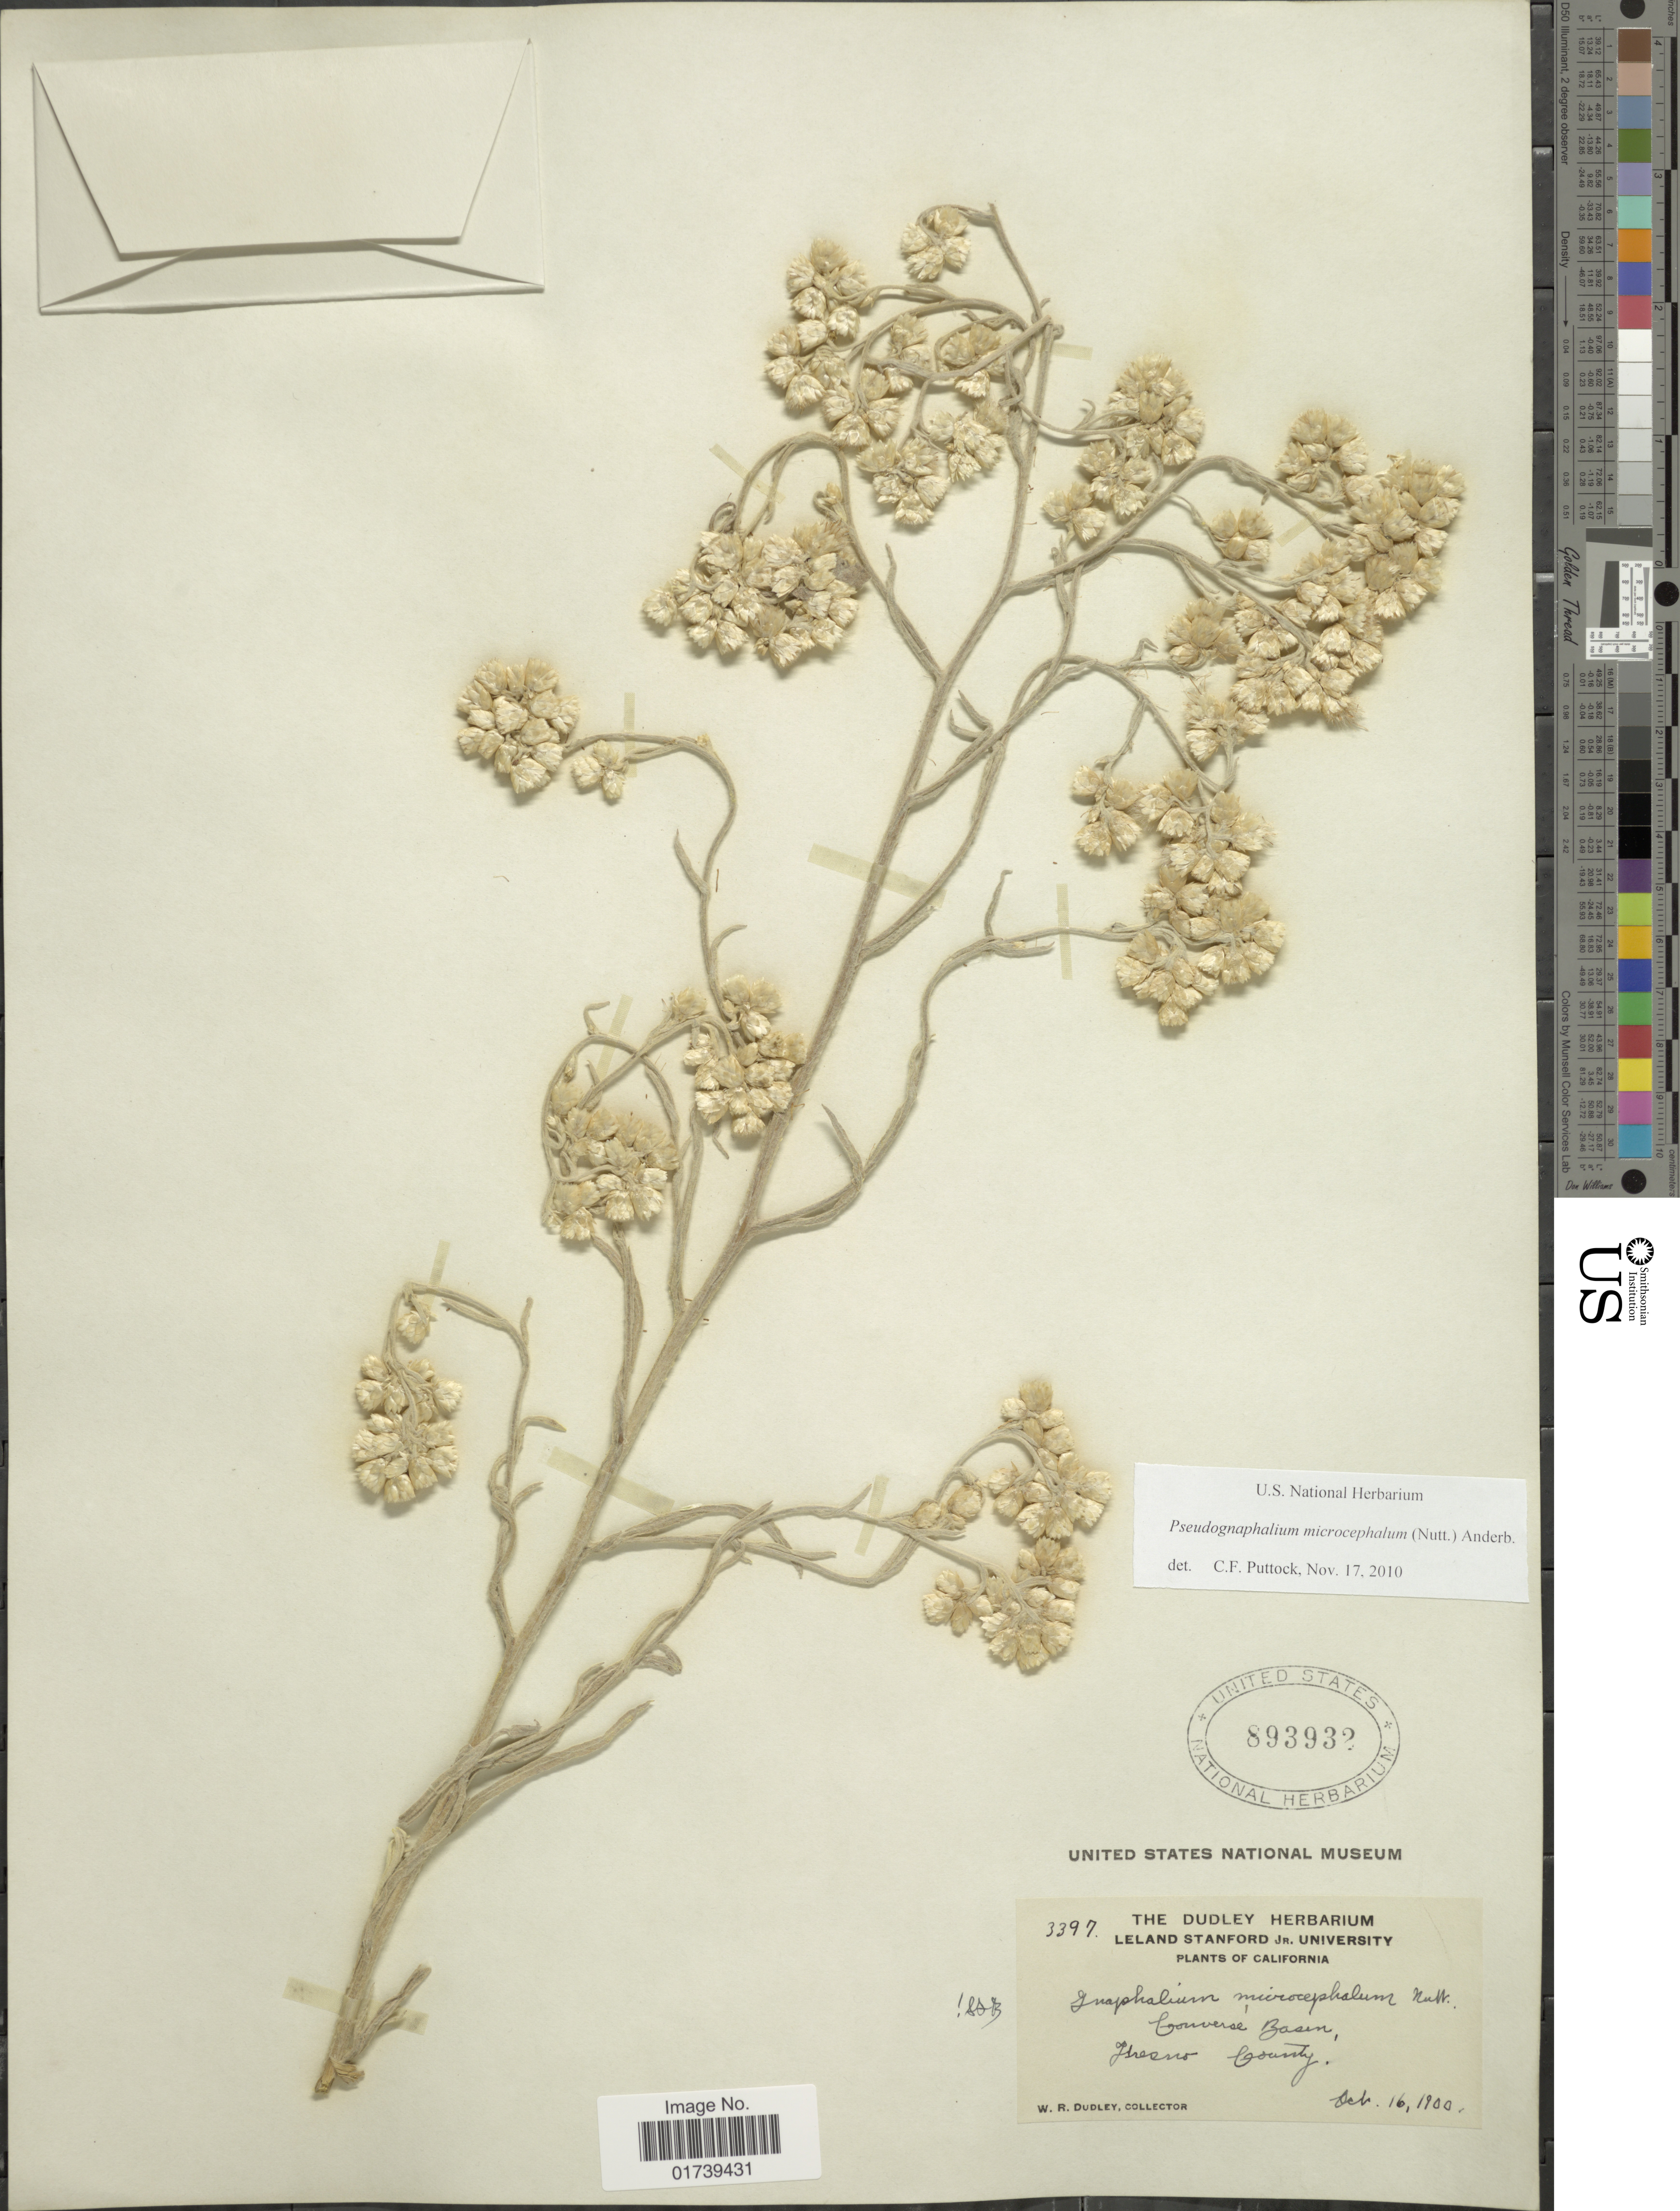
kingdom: Plantae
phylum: Tracheophyta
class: Magnoliopsida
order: Asterales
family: Asteraceae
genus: Pseudognaphalium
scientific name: Pseudognaphalium microcephalum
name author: (Nutt.) Anderb.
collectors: W. Dudley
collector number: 3397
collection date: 1900-10-16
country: United States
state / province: California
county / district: Fresno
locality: Converse Basin. Fresno County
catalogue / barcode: US 893932